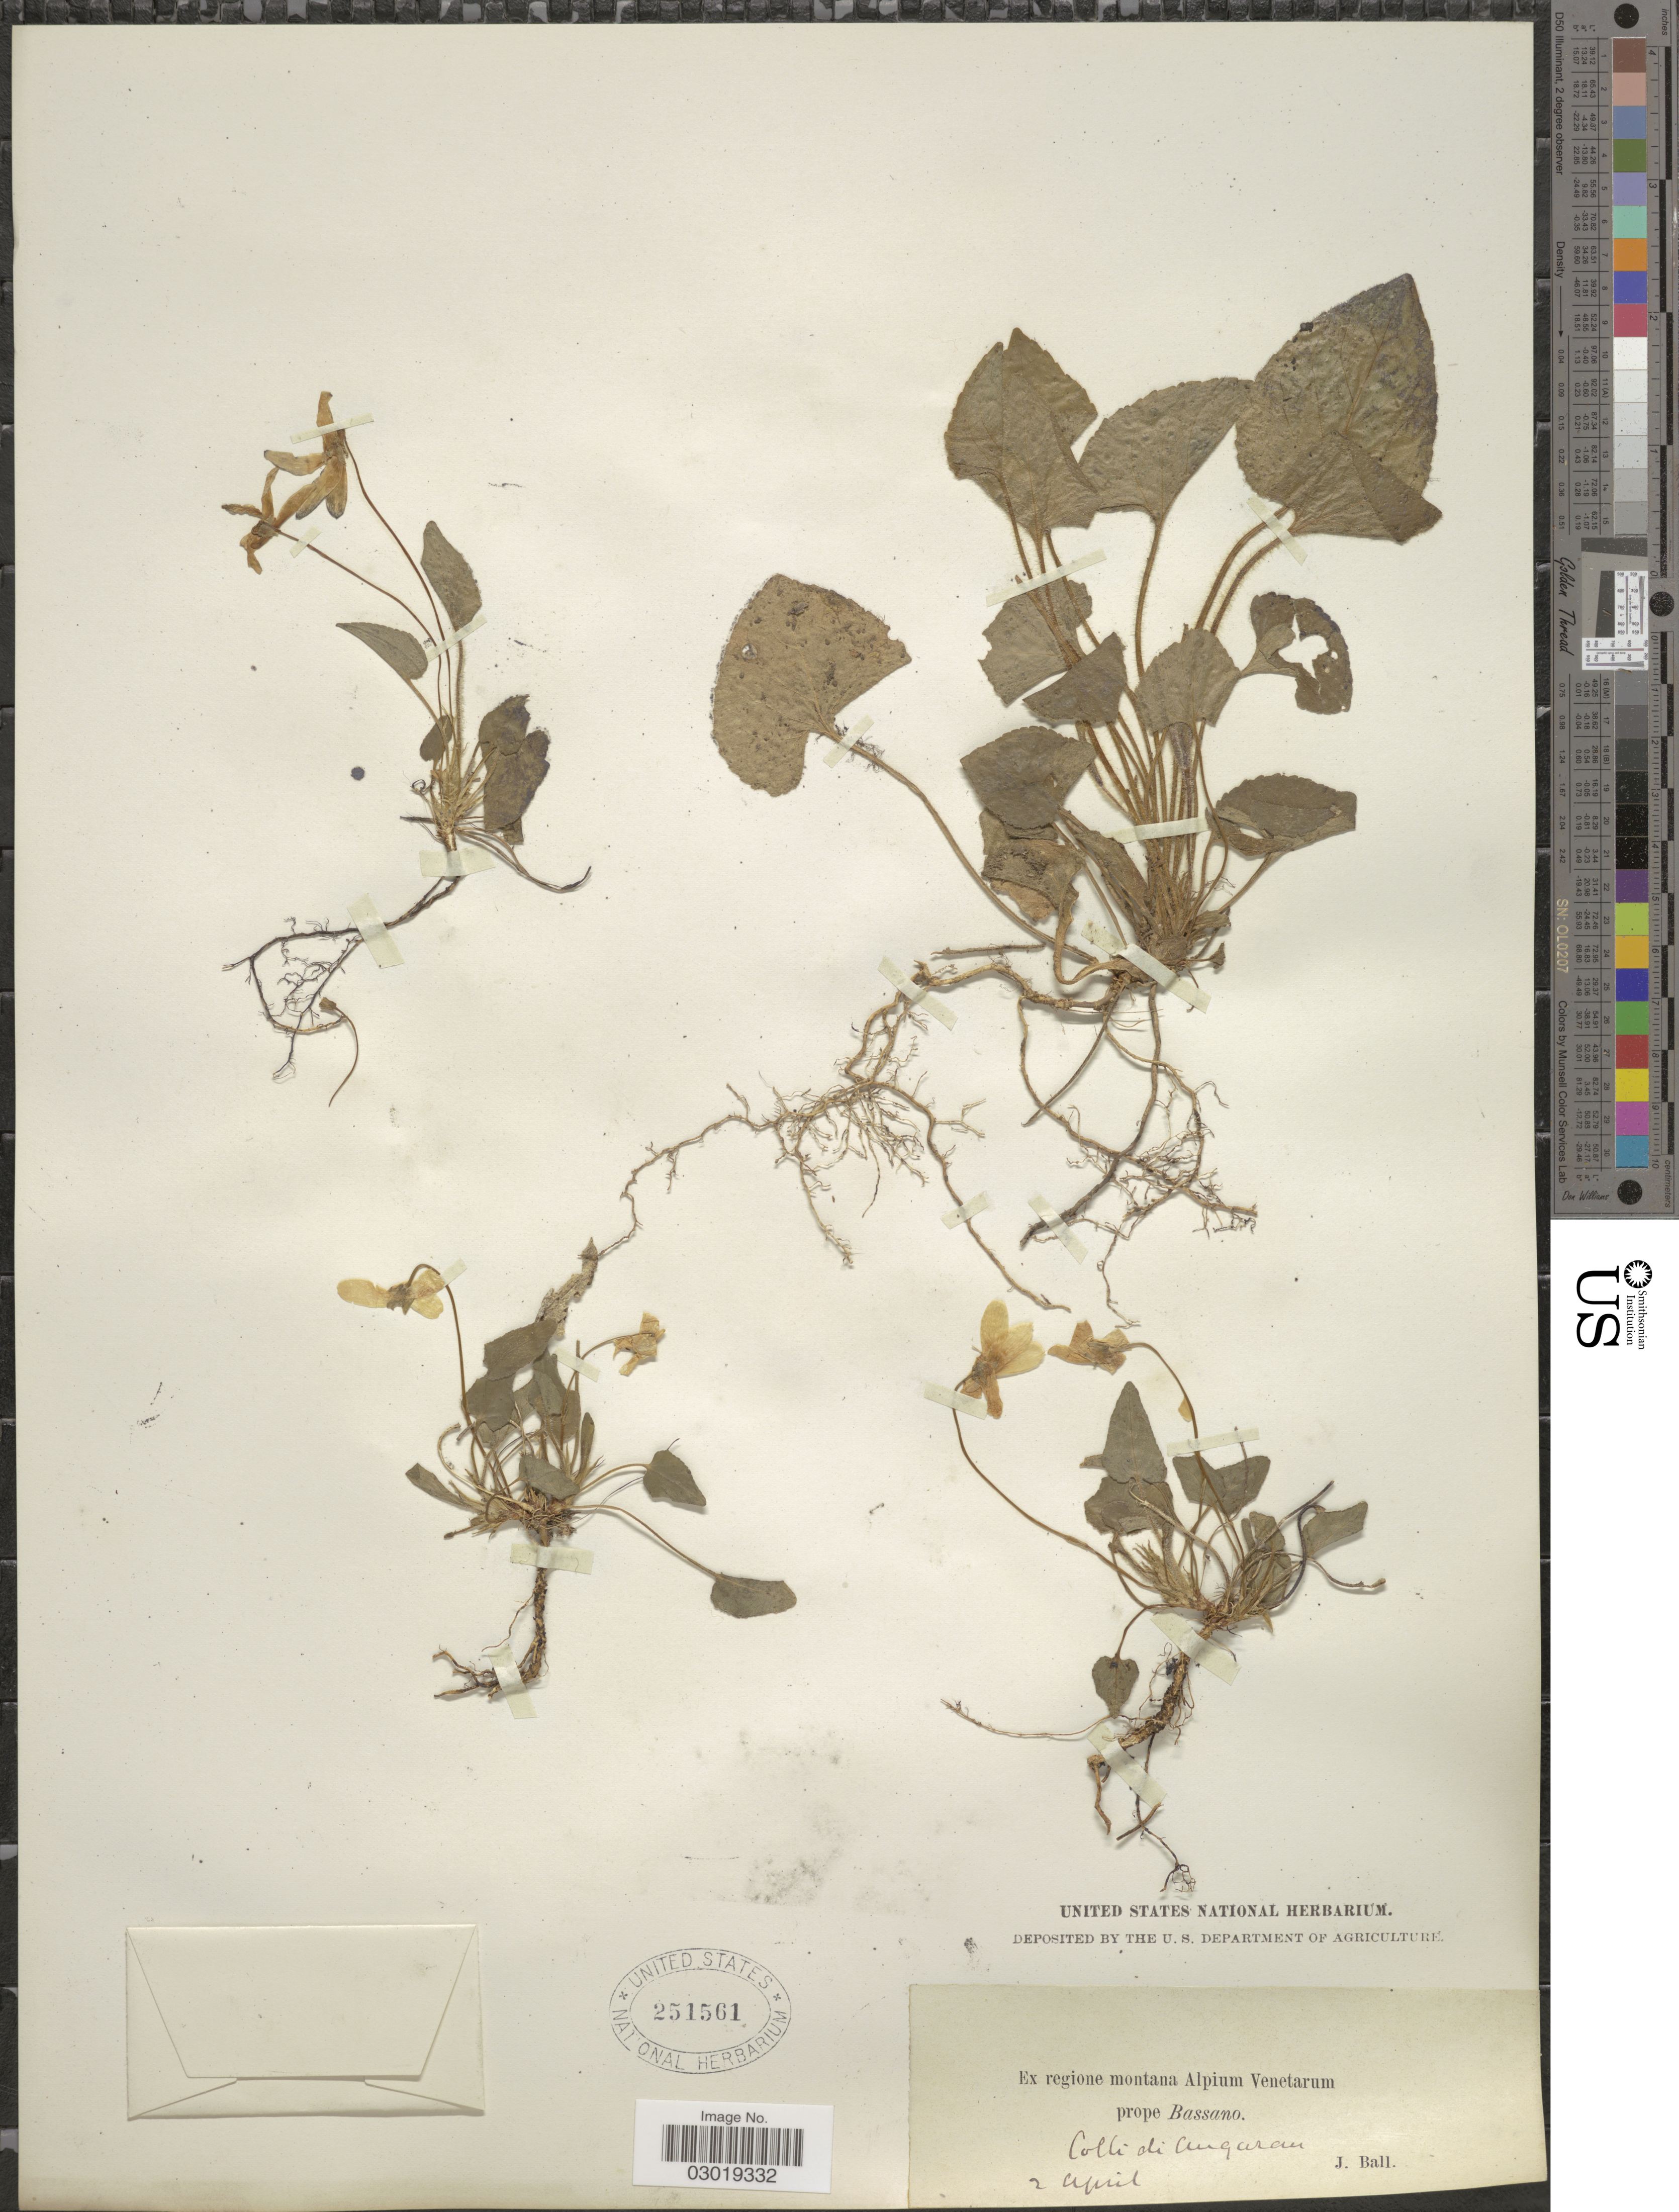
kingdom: Plantae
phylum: Tracheophyta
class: Magnoliopsida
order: Malpighiales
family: Violaceae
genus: Viola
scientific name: Viola sp.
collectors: J. Ball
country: Italy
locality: Ex Regione montana Alpium Venetarum prope Bassano, Colli di Angaran.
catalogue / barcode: US 251561